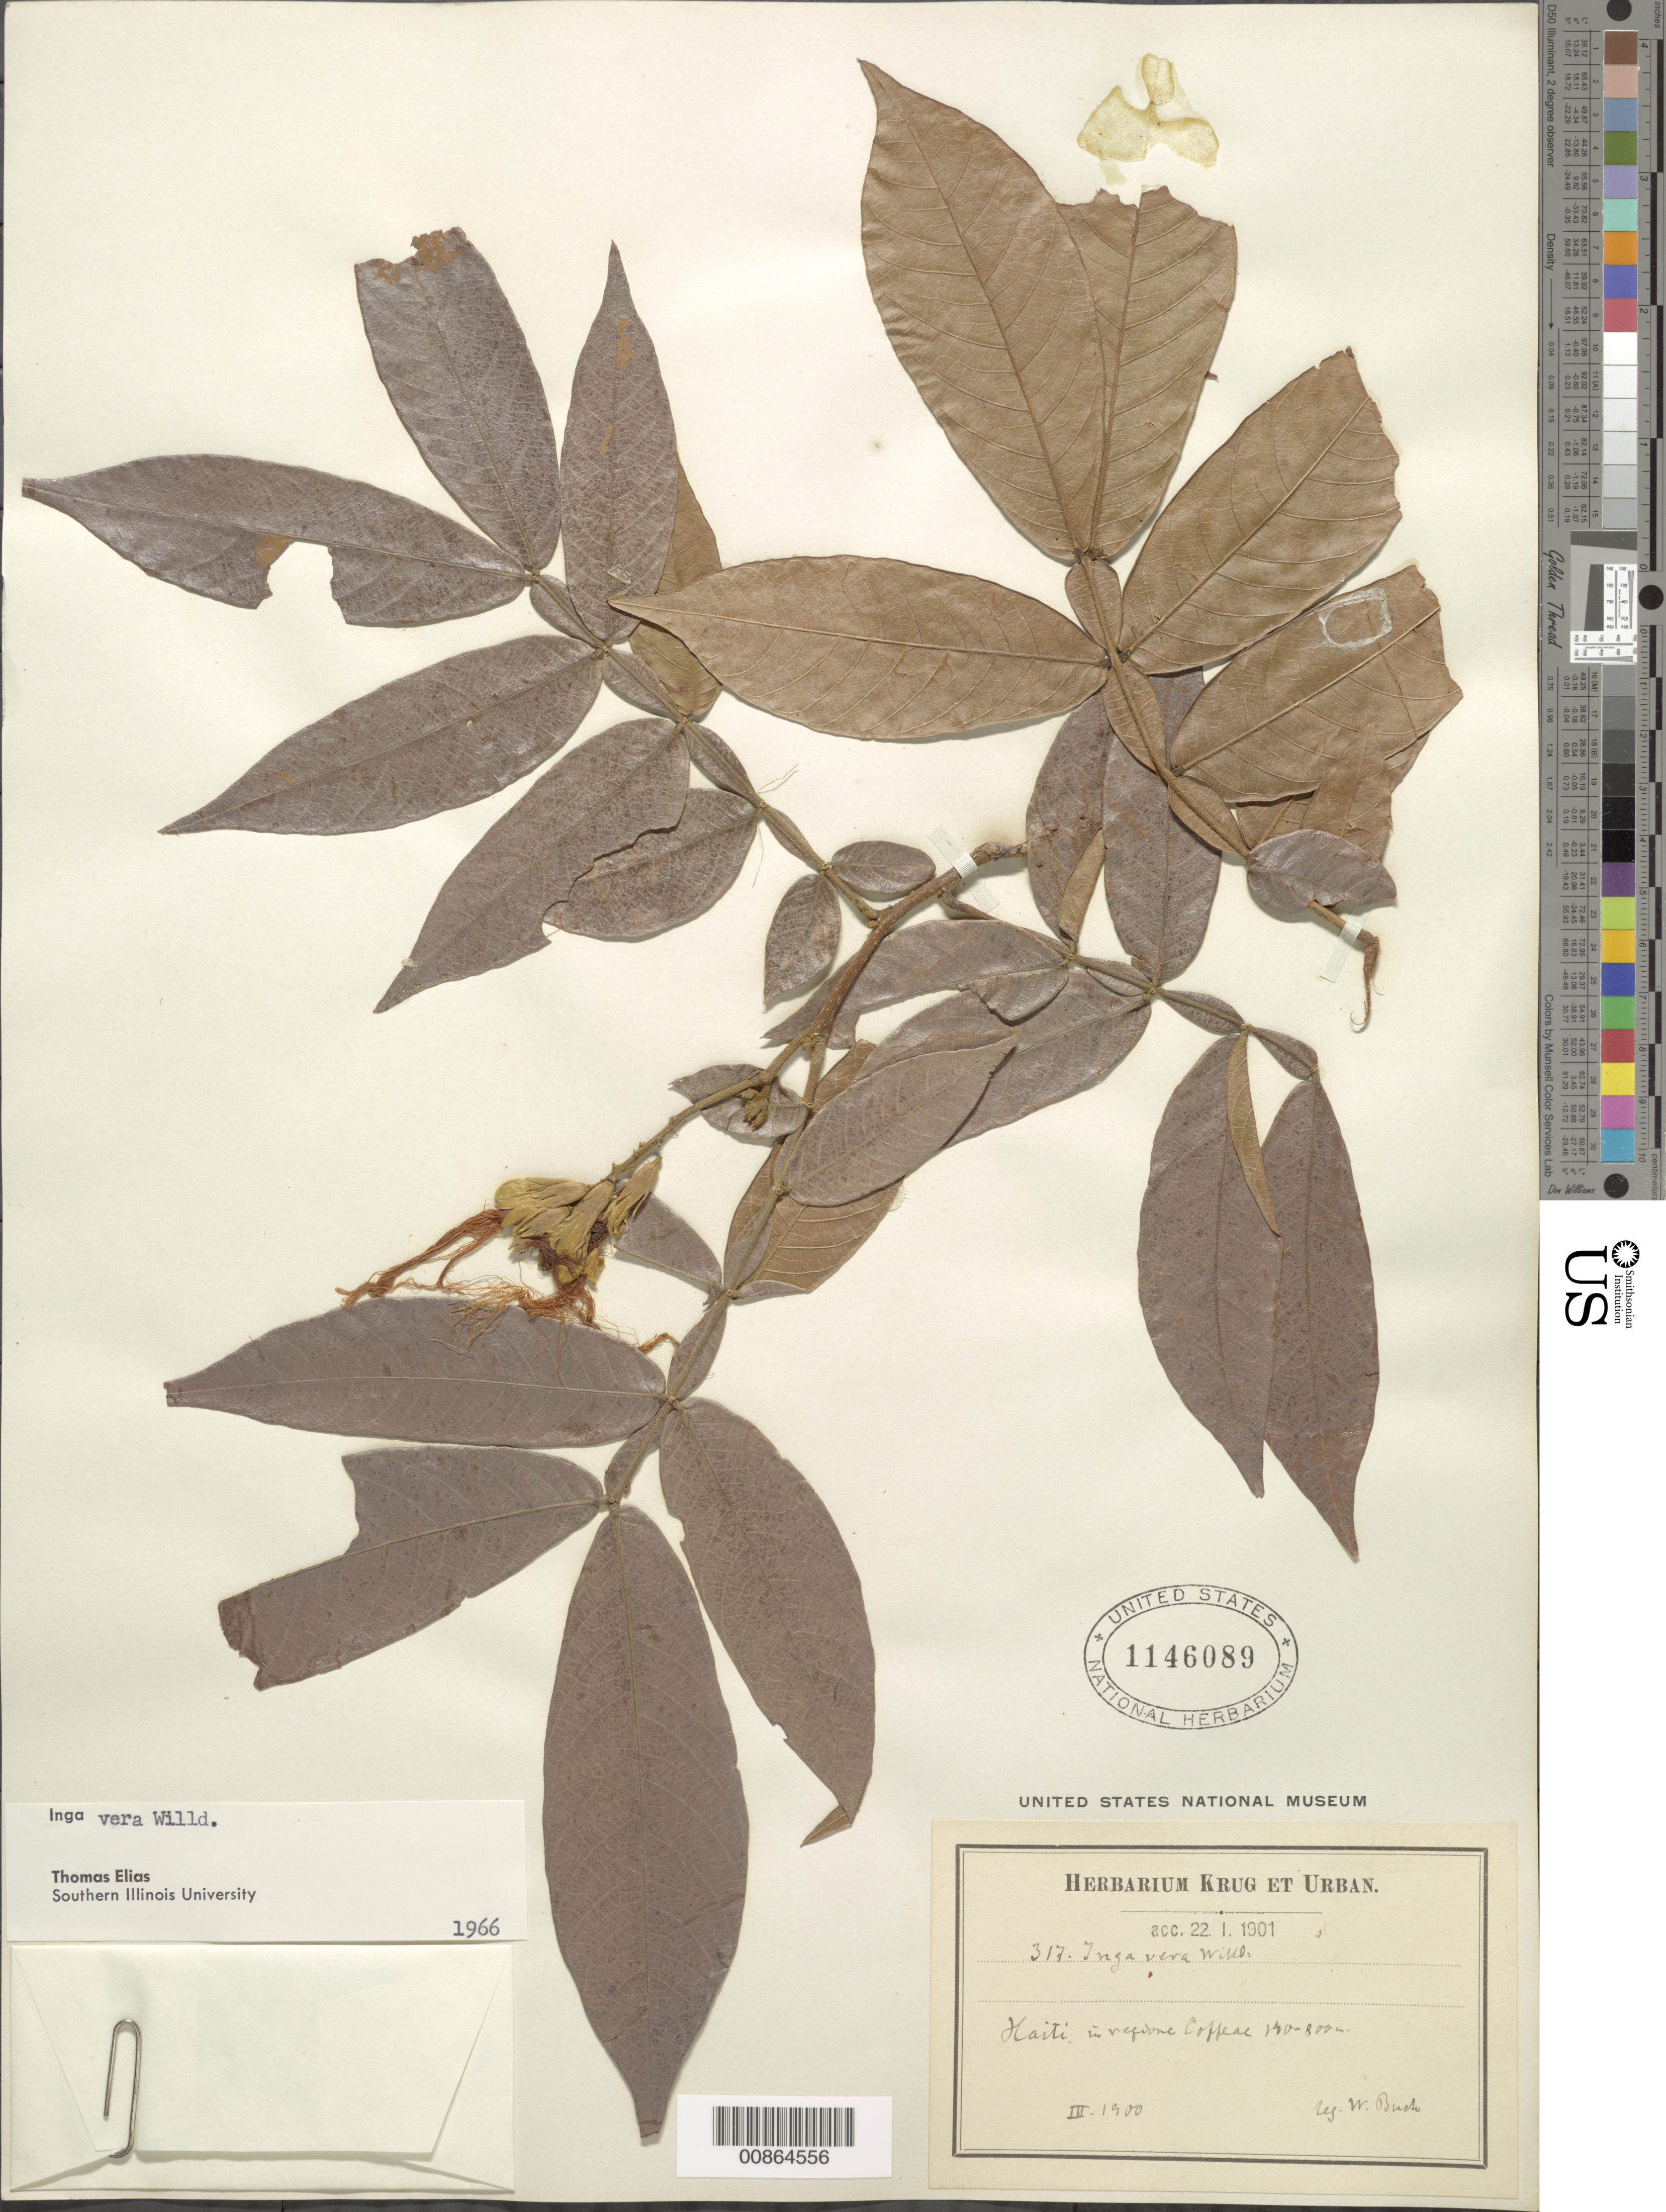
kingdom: Plantae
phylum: Tracheophyta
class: Magnoliopsida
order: Fabales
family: Fabaceae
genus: Inga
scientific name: Inga vera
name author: Willd.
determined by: Elias, T., (SIU), Southern Illinois University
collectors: W. Buch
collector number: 317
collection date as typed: Apr 1900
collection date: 1900-04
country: Haiti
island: Hispaniola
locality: Haiti.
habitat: In regione coffeae.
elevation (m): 140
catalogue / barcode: US 1146089